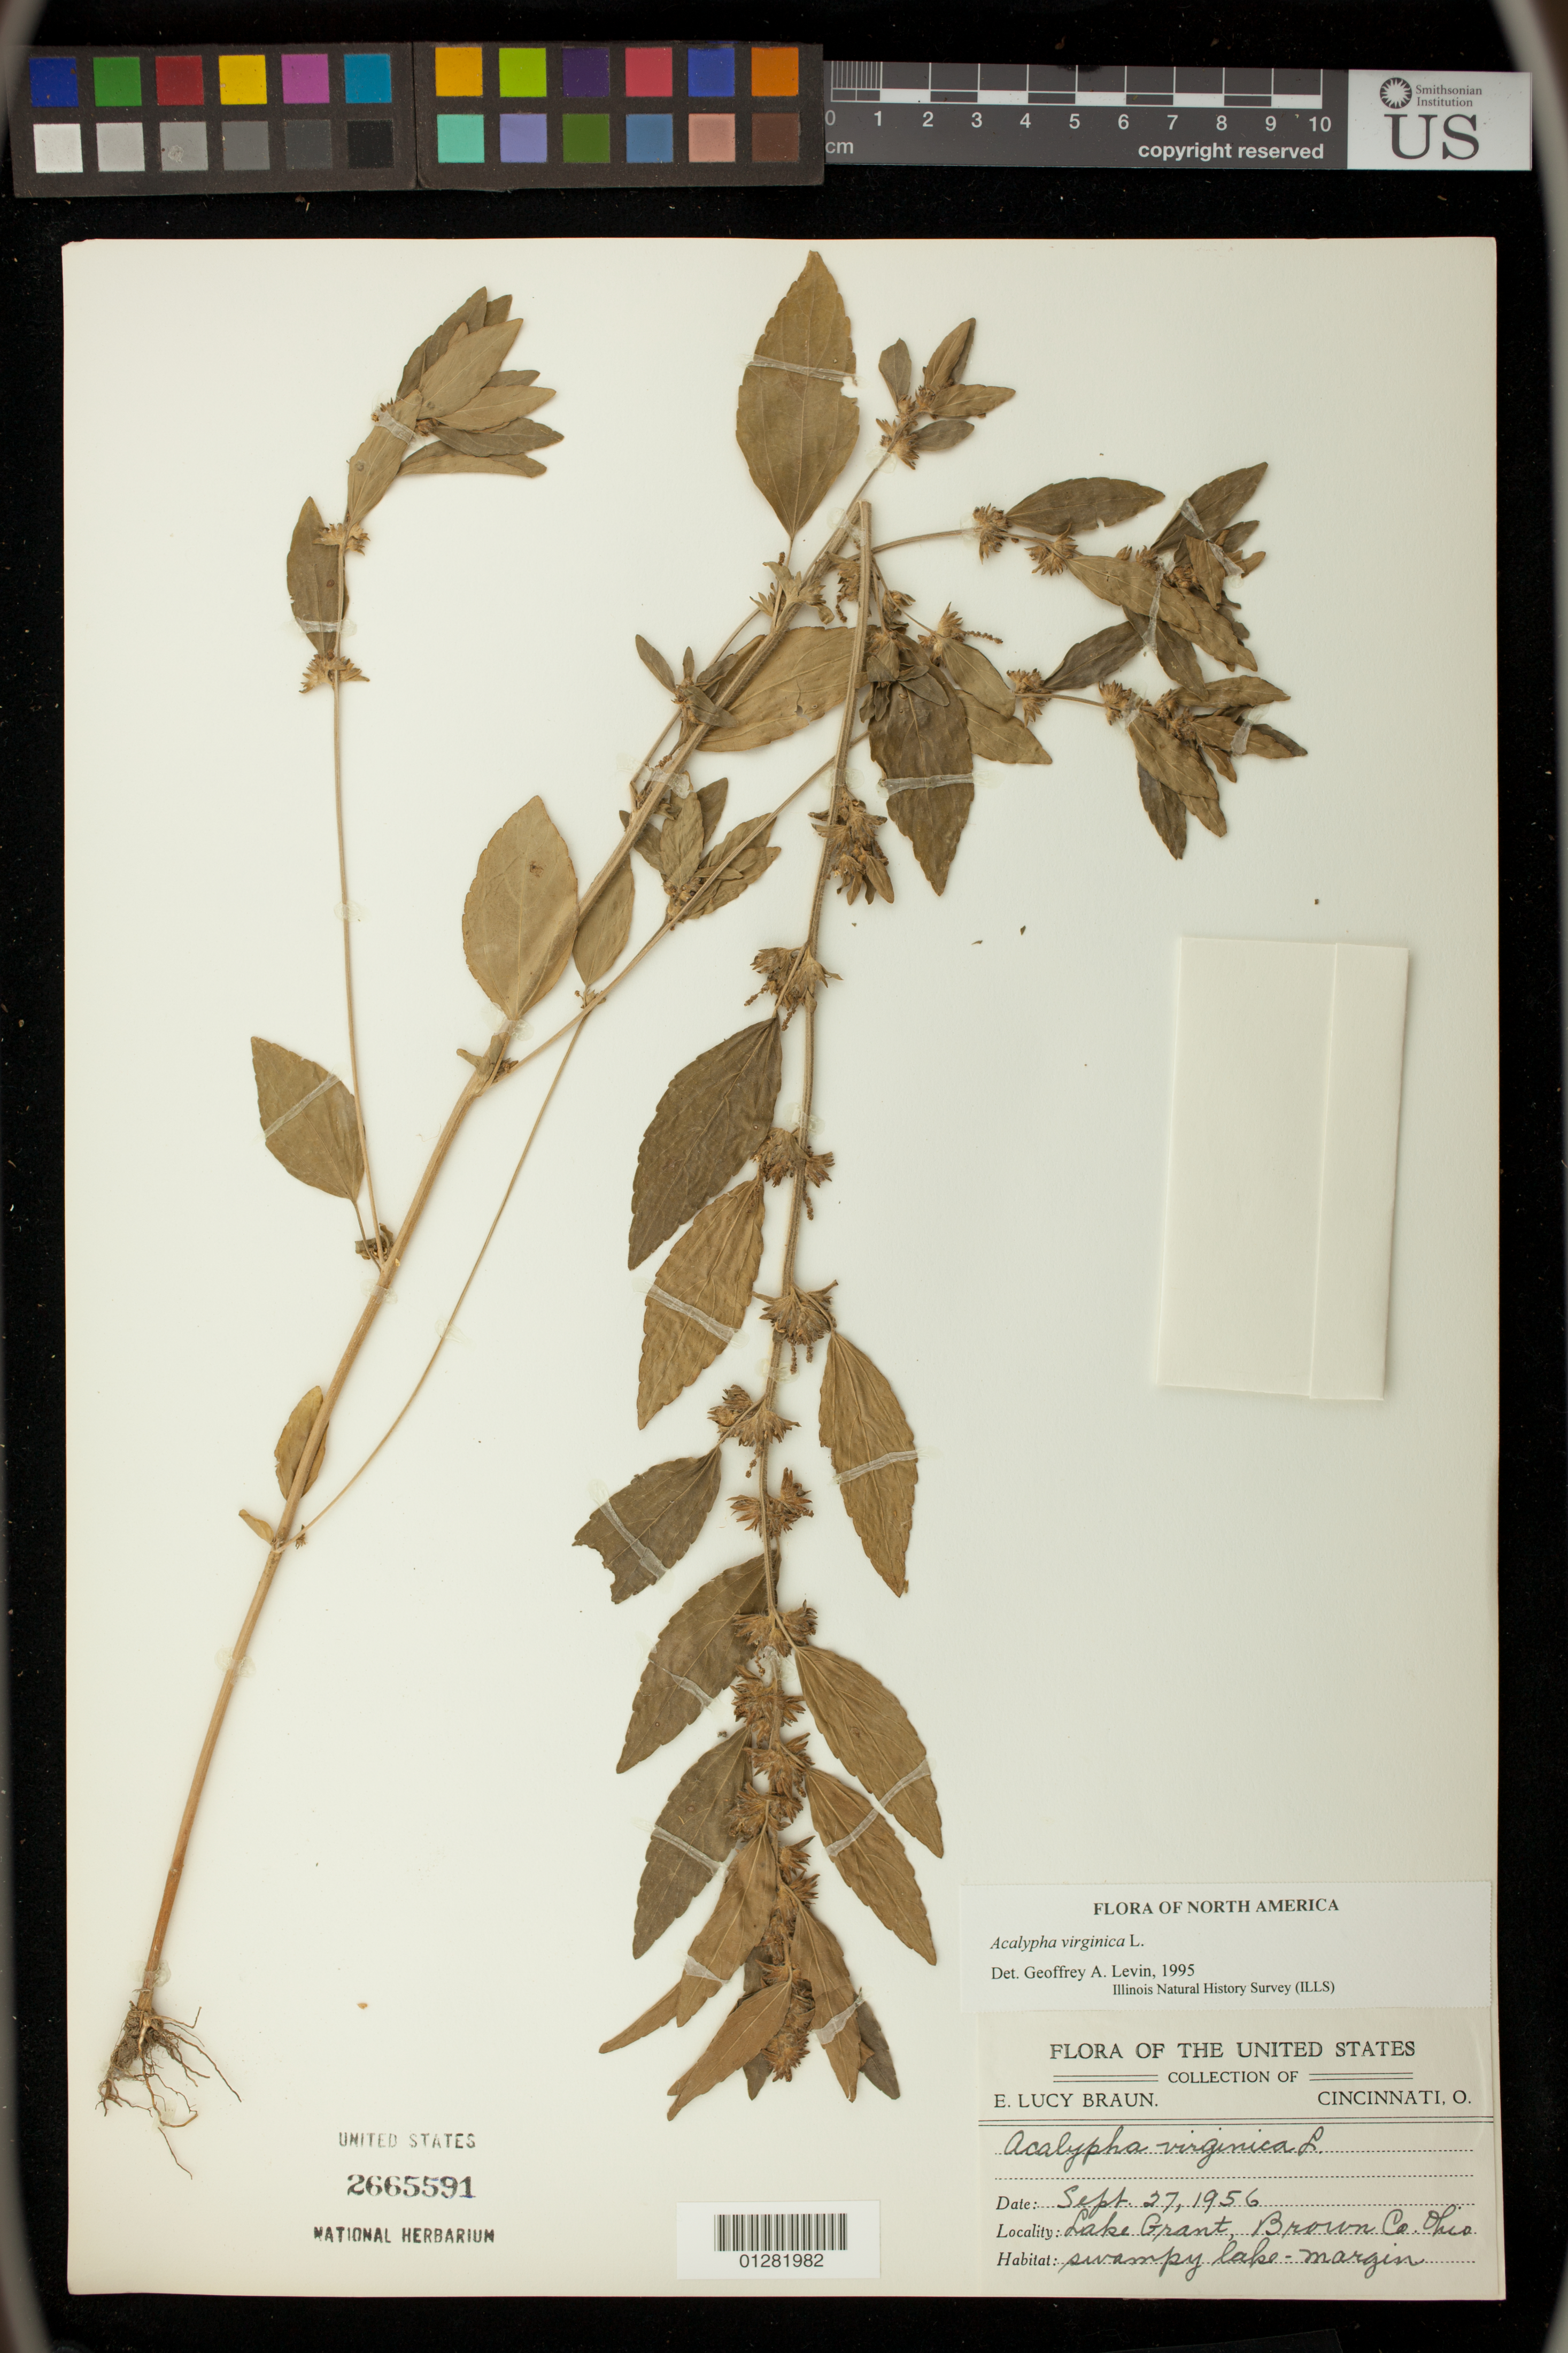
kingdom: Plantae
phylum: Tracheophyta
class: Magnoliopsida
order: Malpighiales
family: Euphorbiaceae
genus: Acalypha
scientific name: Acalypha virginica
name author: L.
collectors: E. L. Braun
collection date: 1956-09-27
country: United States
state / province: Ohio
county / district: Brown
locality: Lake Grant, swampy lake - margin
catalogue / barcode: US 2665591